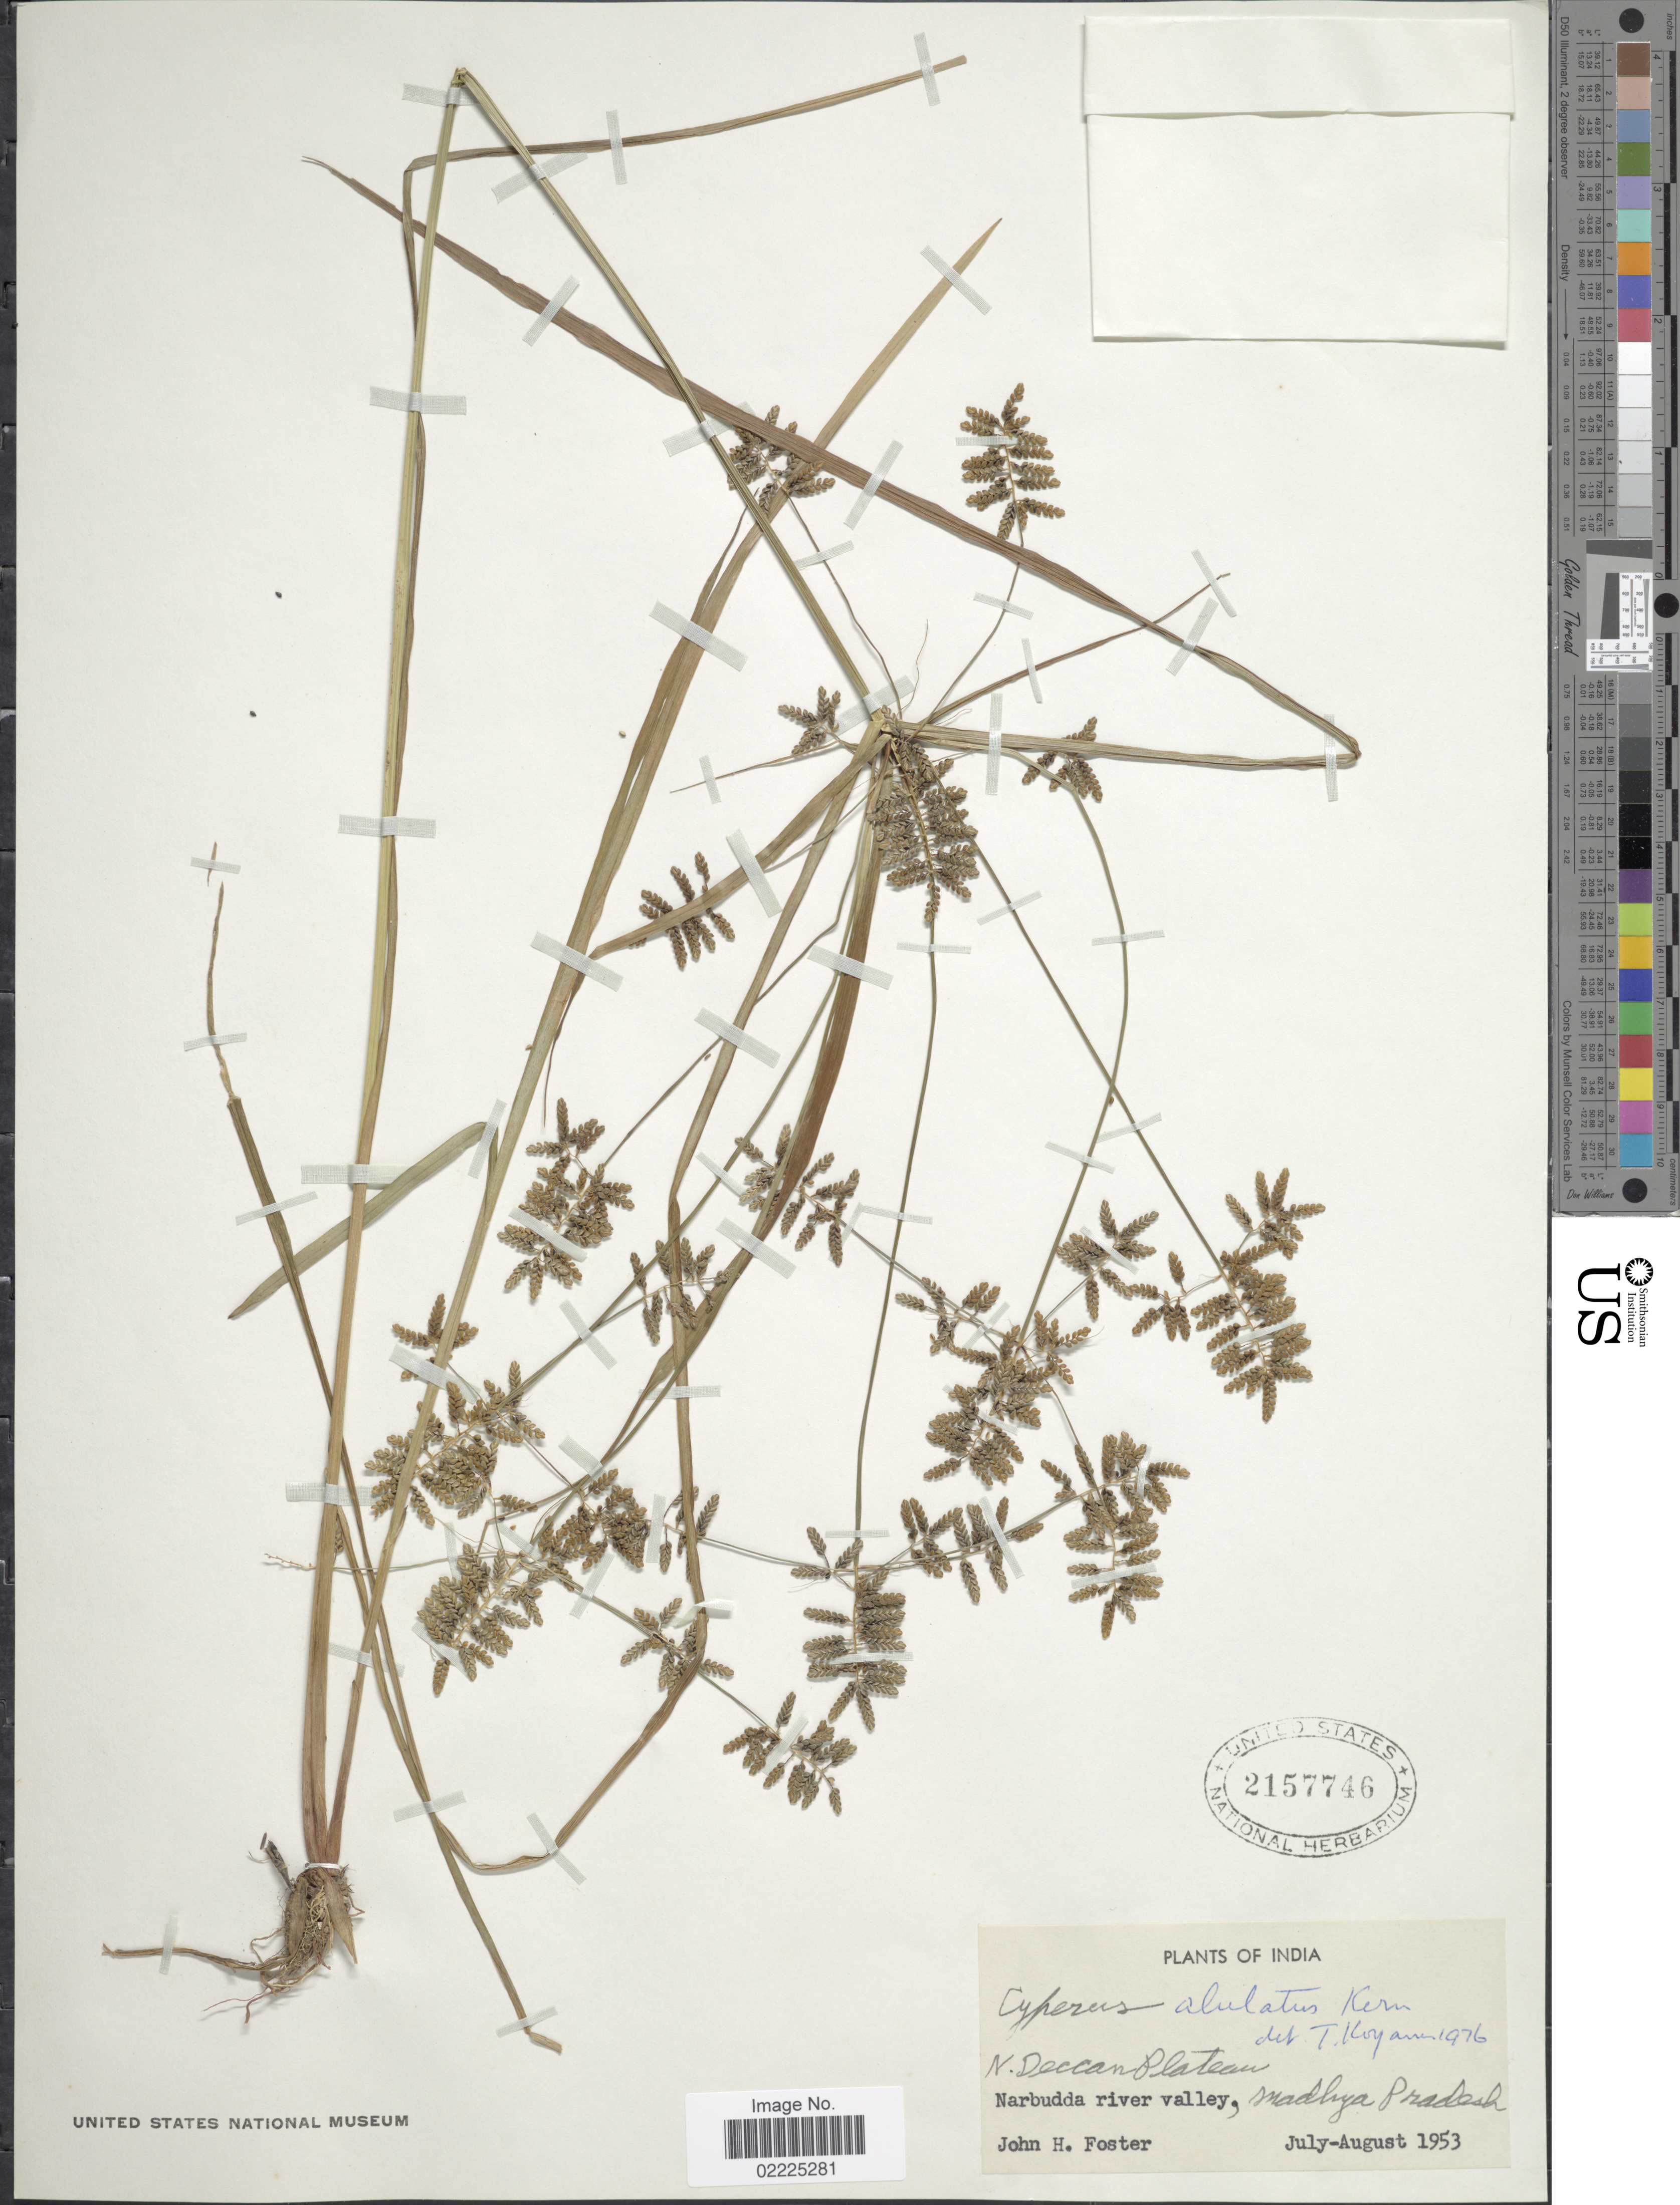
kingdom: Plantae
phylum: Tracheophyta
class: Liliopsida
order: Poales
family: Cyperaceae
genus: Cyperus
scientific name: Cyperus alulatus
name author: J. Kern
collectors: J. Foster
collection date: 1953-07/1953-08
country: India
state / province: Madhya Pradesh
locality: N. Deccan Plateau, Narbudda River Valley, Madhya Pradesh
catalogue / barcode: US 2157746